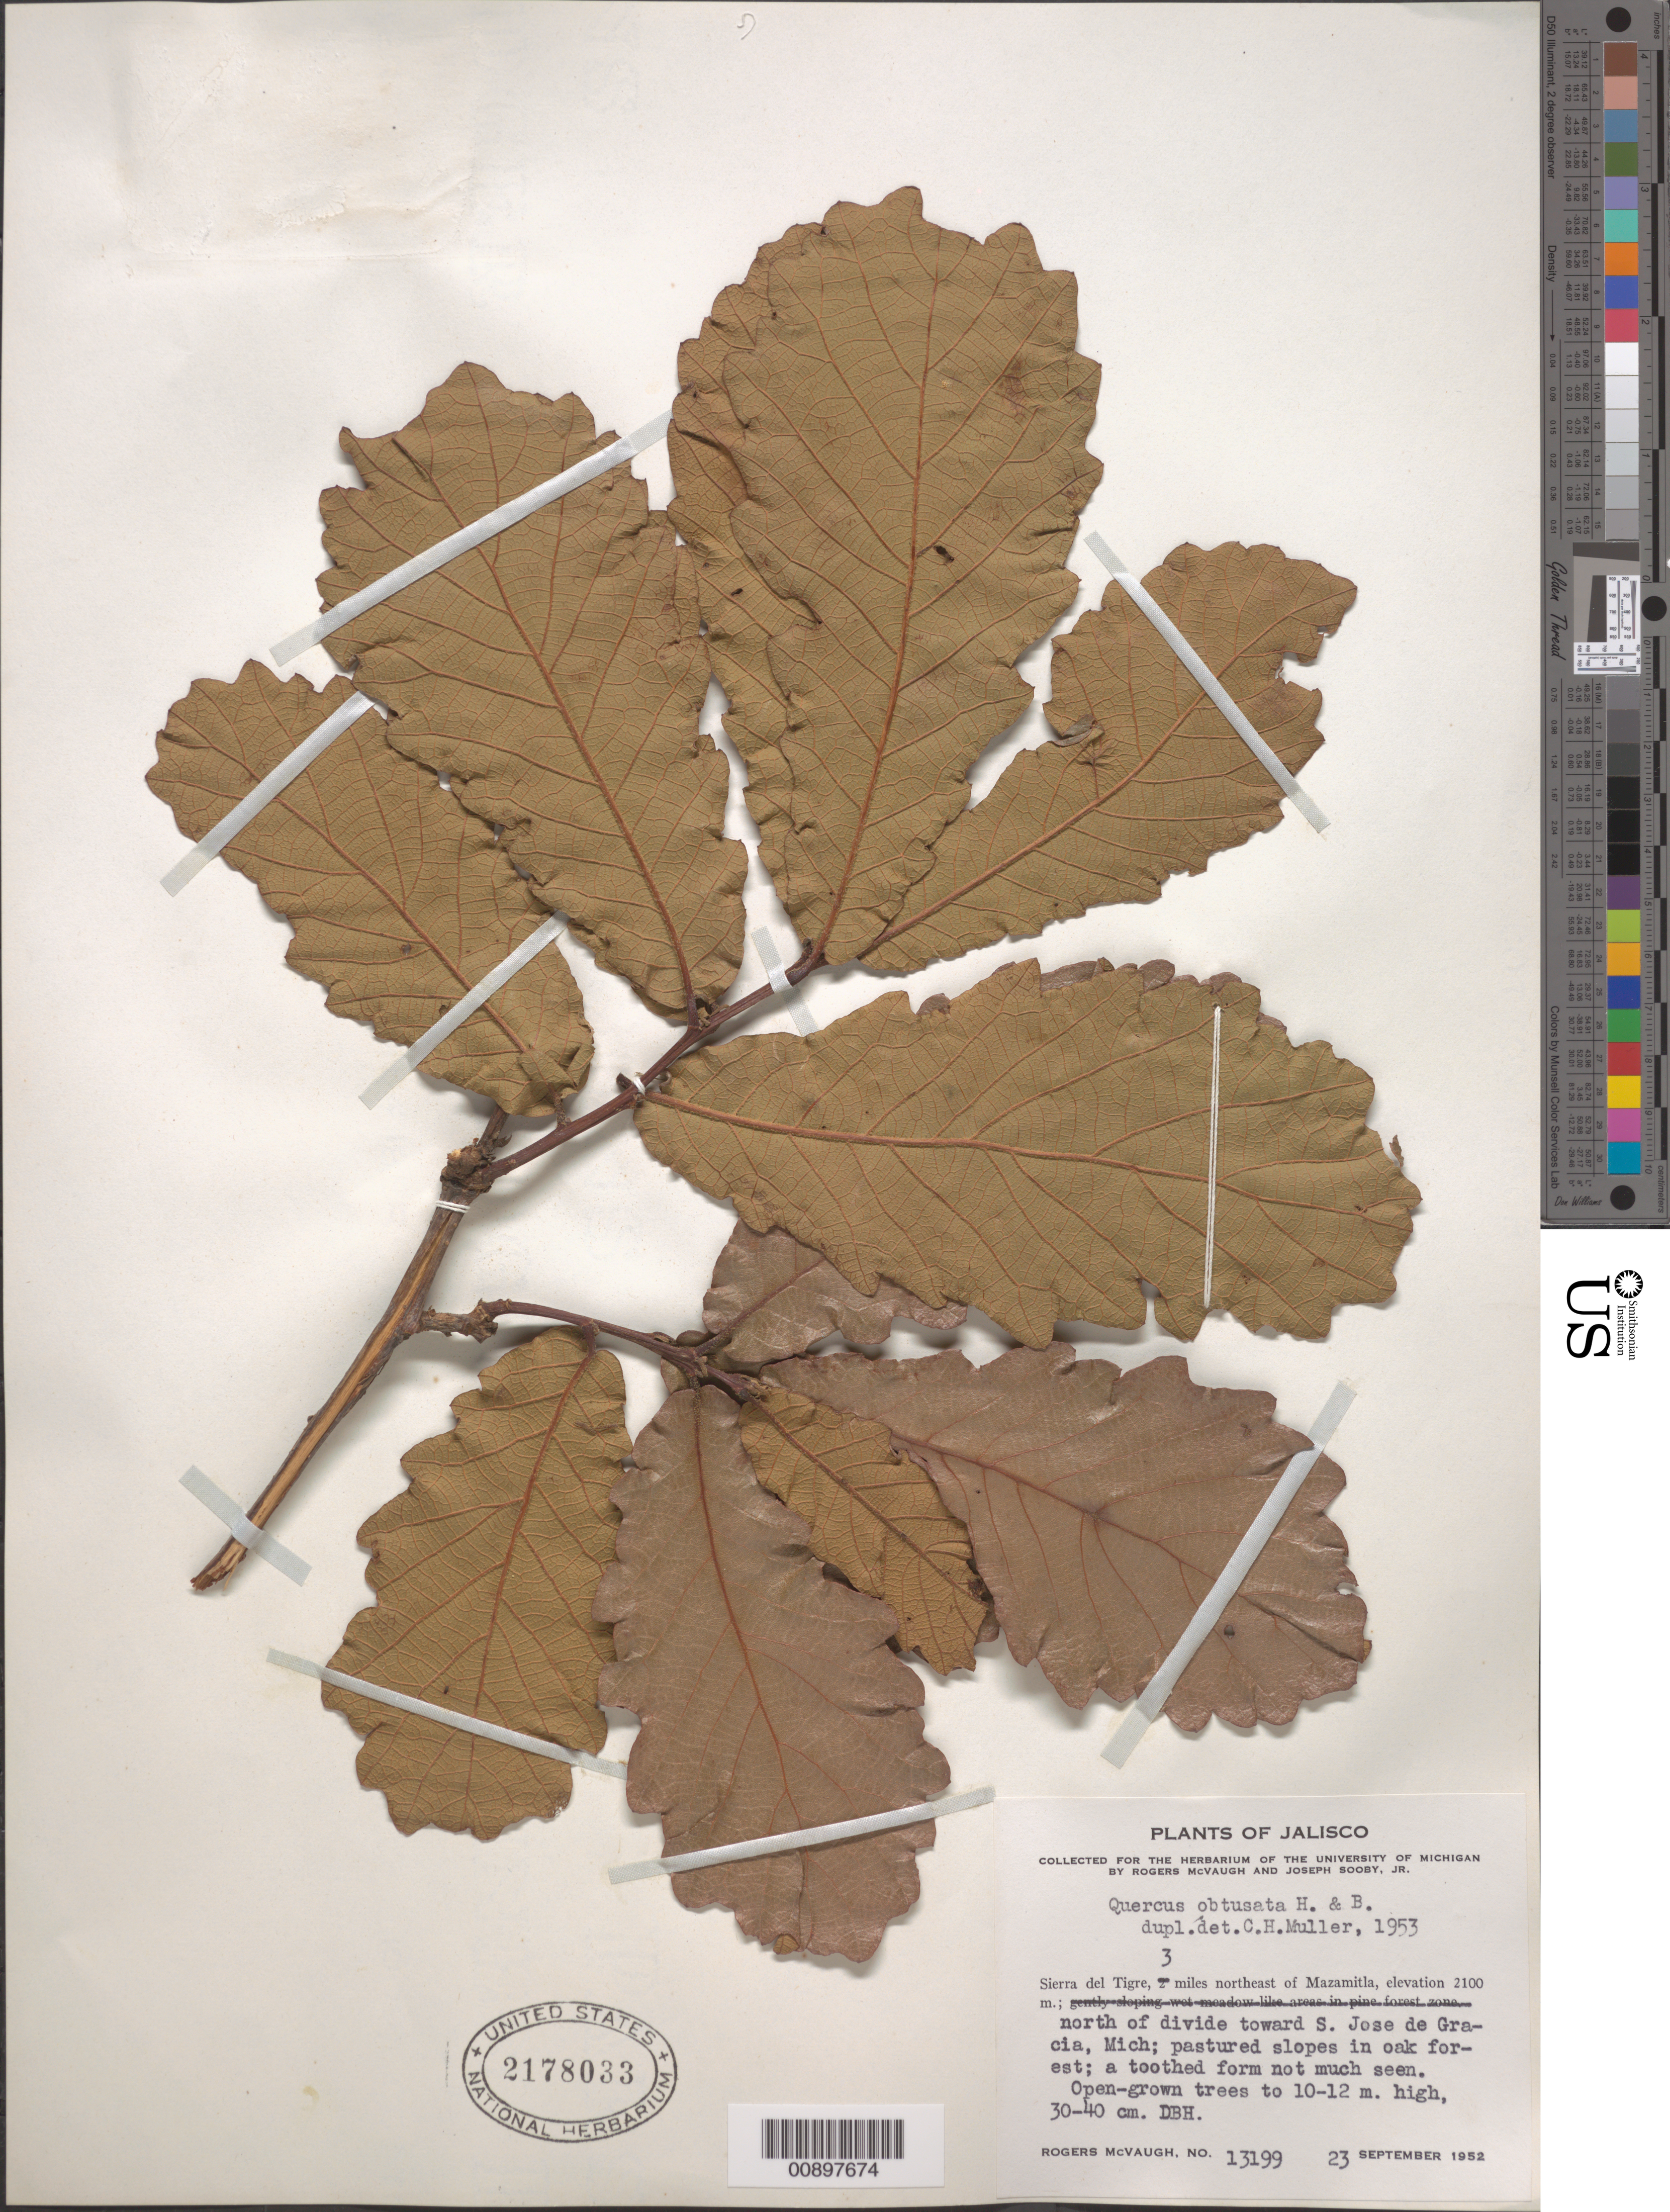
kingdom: Plantae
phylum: Tracheophyta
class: Magnoliopsida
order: Fagales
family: Fagaceae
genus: Quercus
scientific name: Quercus obtusata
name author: Humb. & Bonpl.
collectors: R. McVaugh & J. Sooby Jr.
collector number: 13199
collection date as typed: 23 Sep 1952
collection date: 1952-09-23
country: Mexico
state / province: Jalisco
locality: Sierra del Tigre, 3 miles northeast of Mazamitla, north of divide toward S. José de Gracia, Mich.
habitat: Pastured slopes in oak forest.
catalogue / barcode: US 2178033